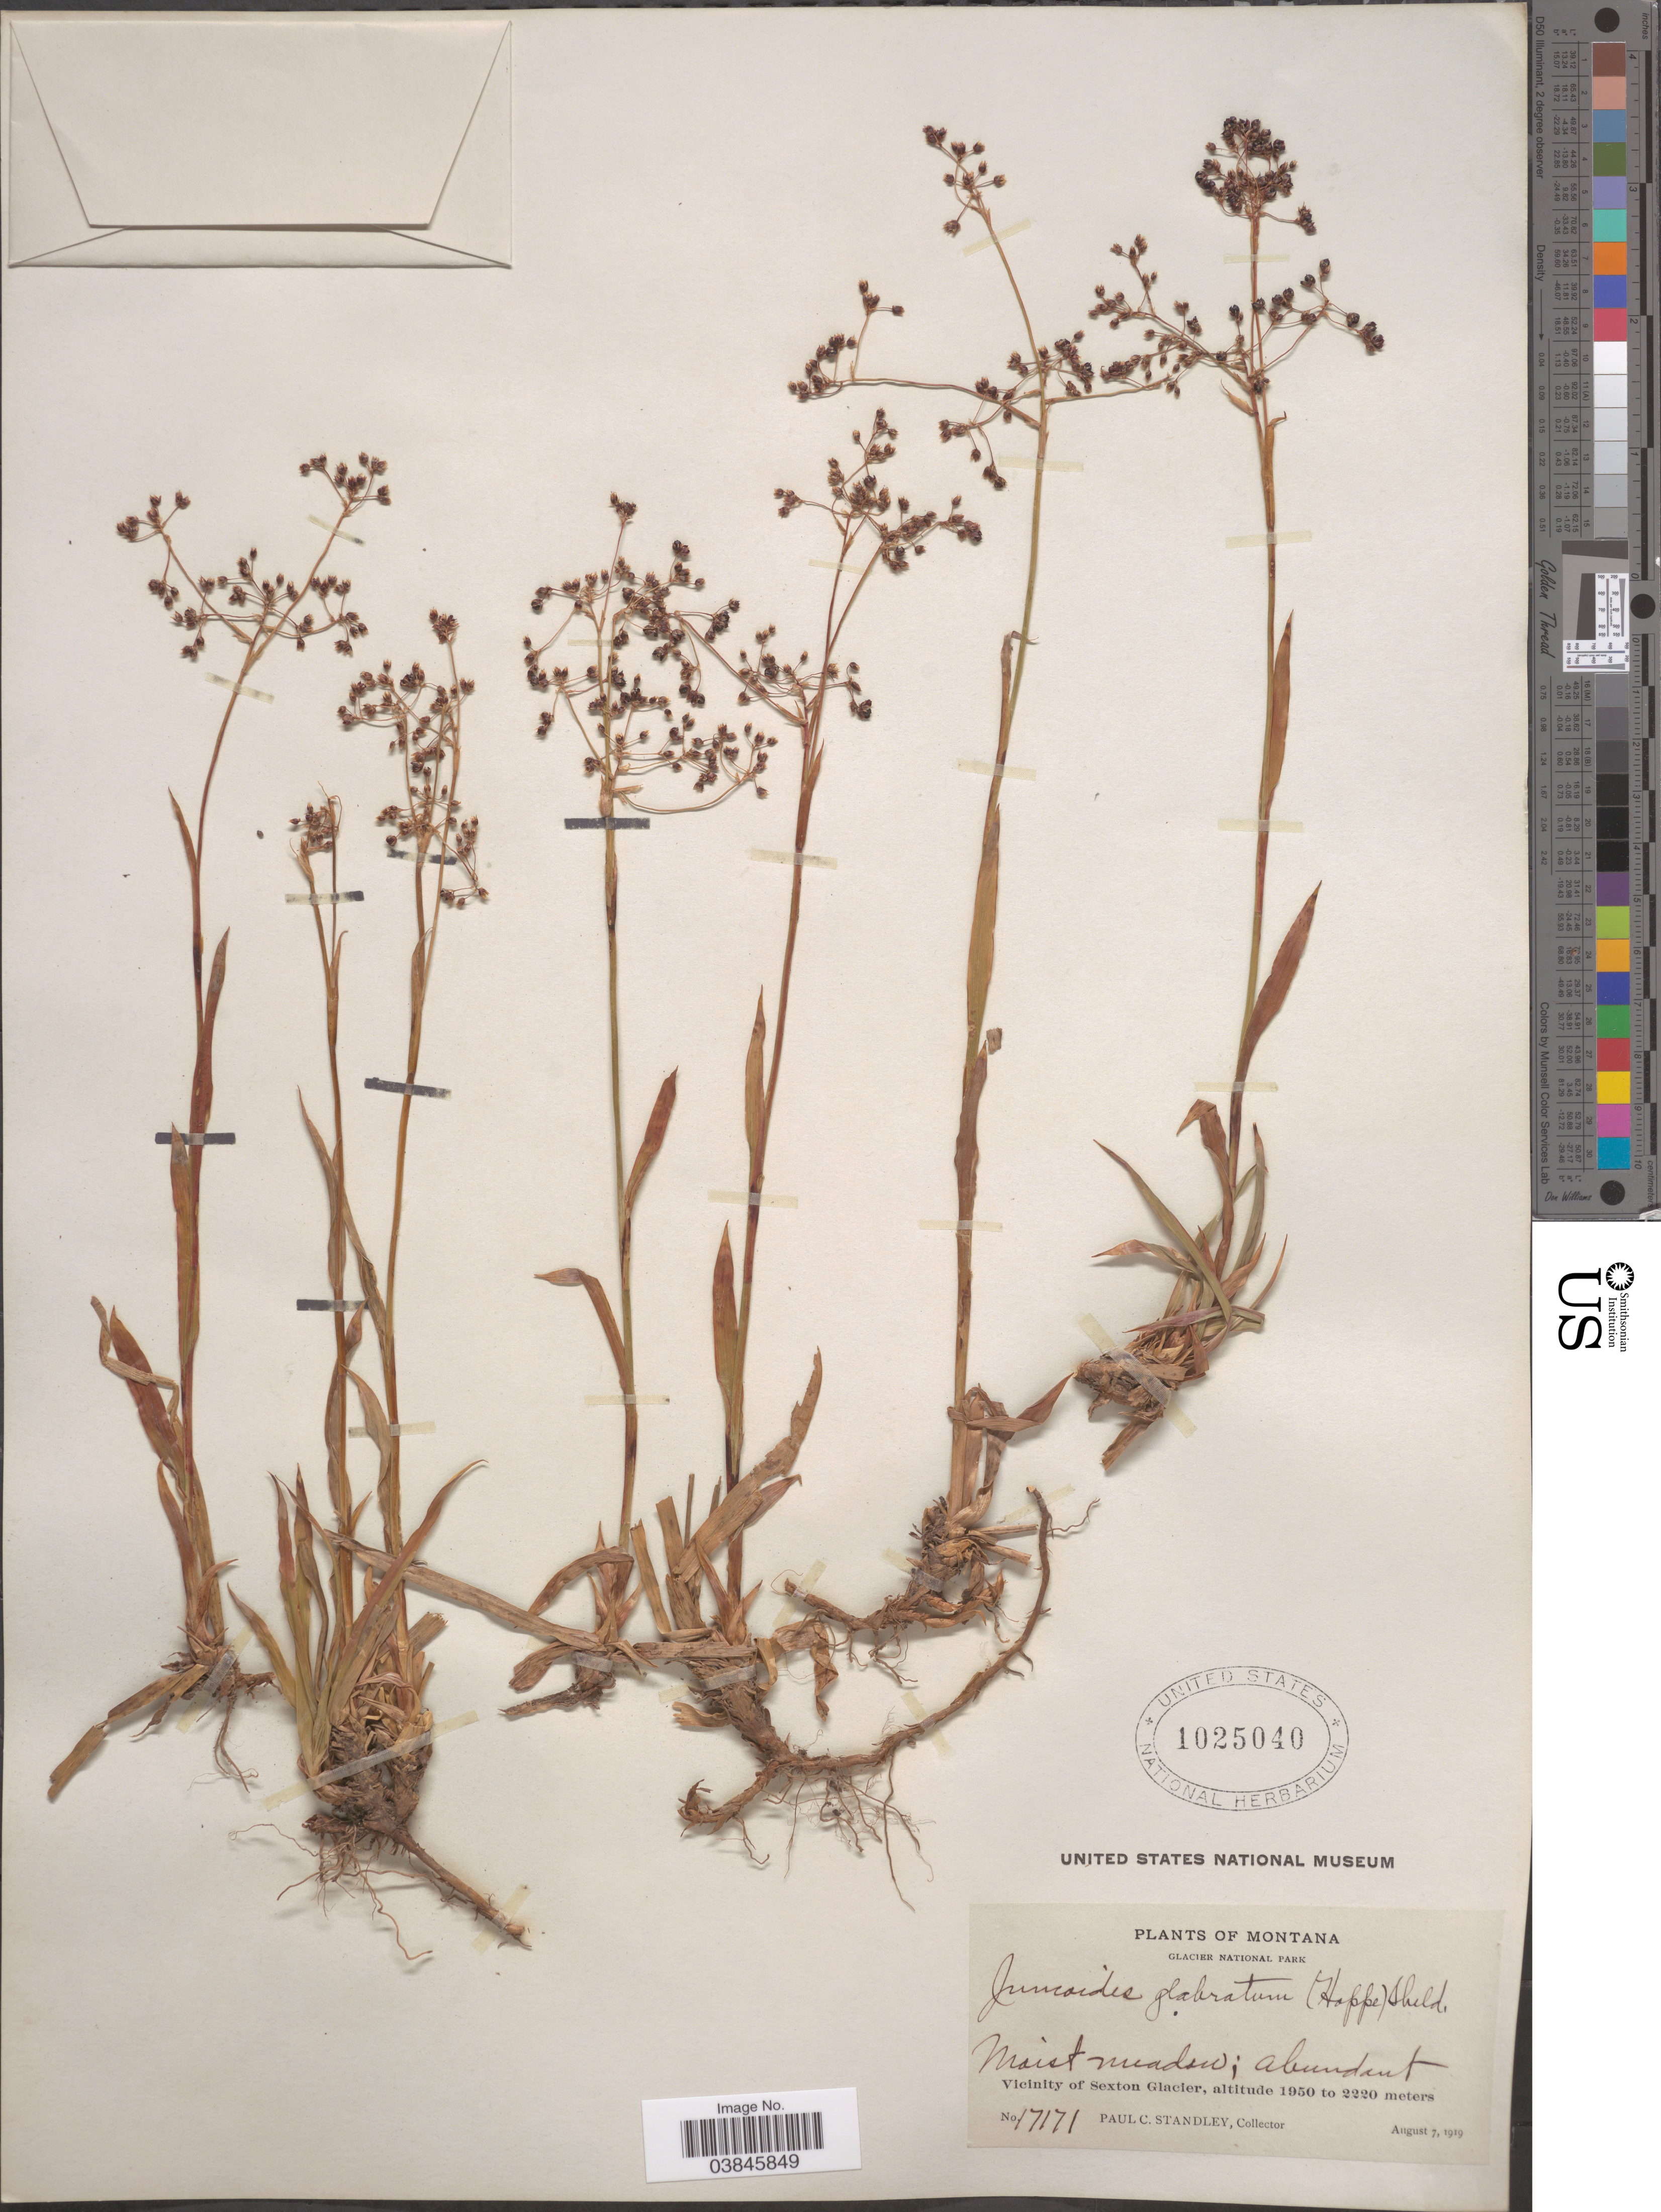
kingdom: Plantae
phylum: Tracheophyta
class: Liliopsida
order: Poales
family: Juncaceae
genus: Luzula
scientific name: Luzula glabrata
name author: (Hoppe) Desv.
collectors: P. C. Standley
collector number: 17171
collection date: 1919-08-07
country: United States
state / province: Montana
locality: Glacier National Park. Vicinity of Sexton Glacier.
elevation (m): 1950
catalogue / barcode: US 1025040